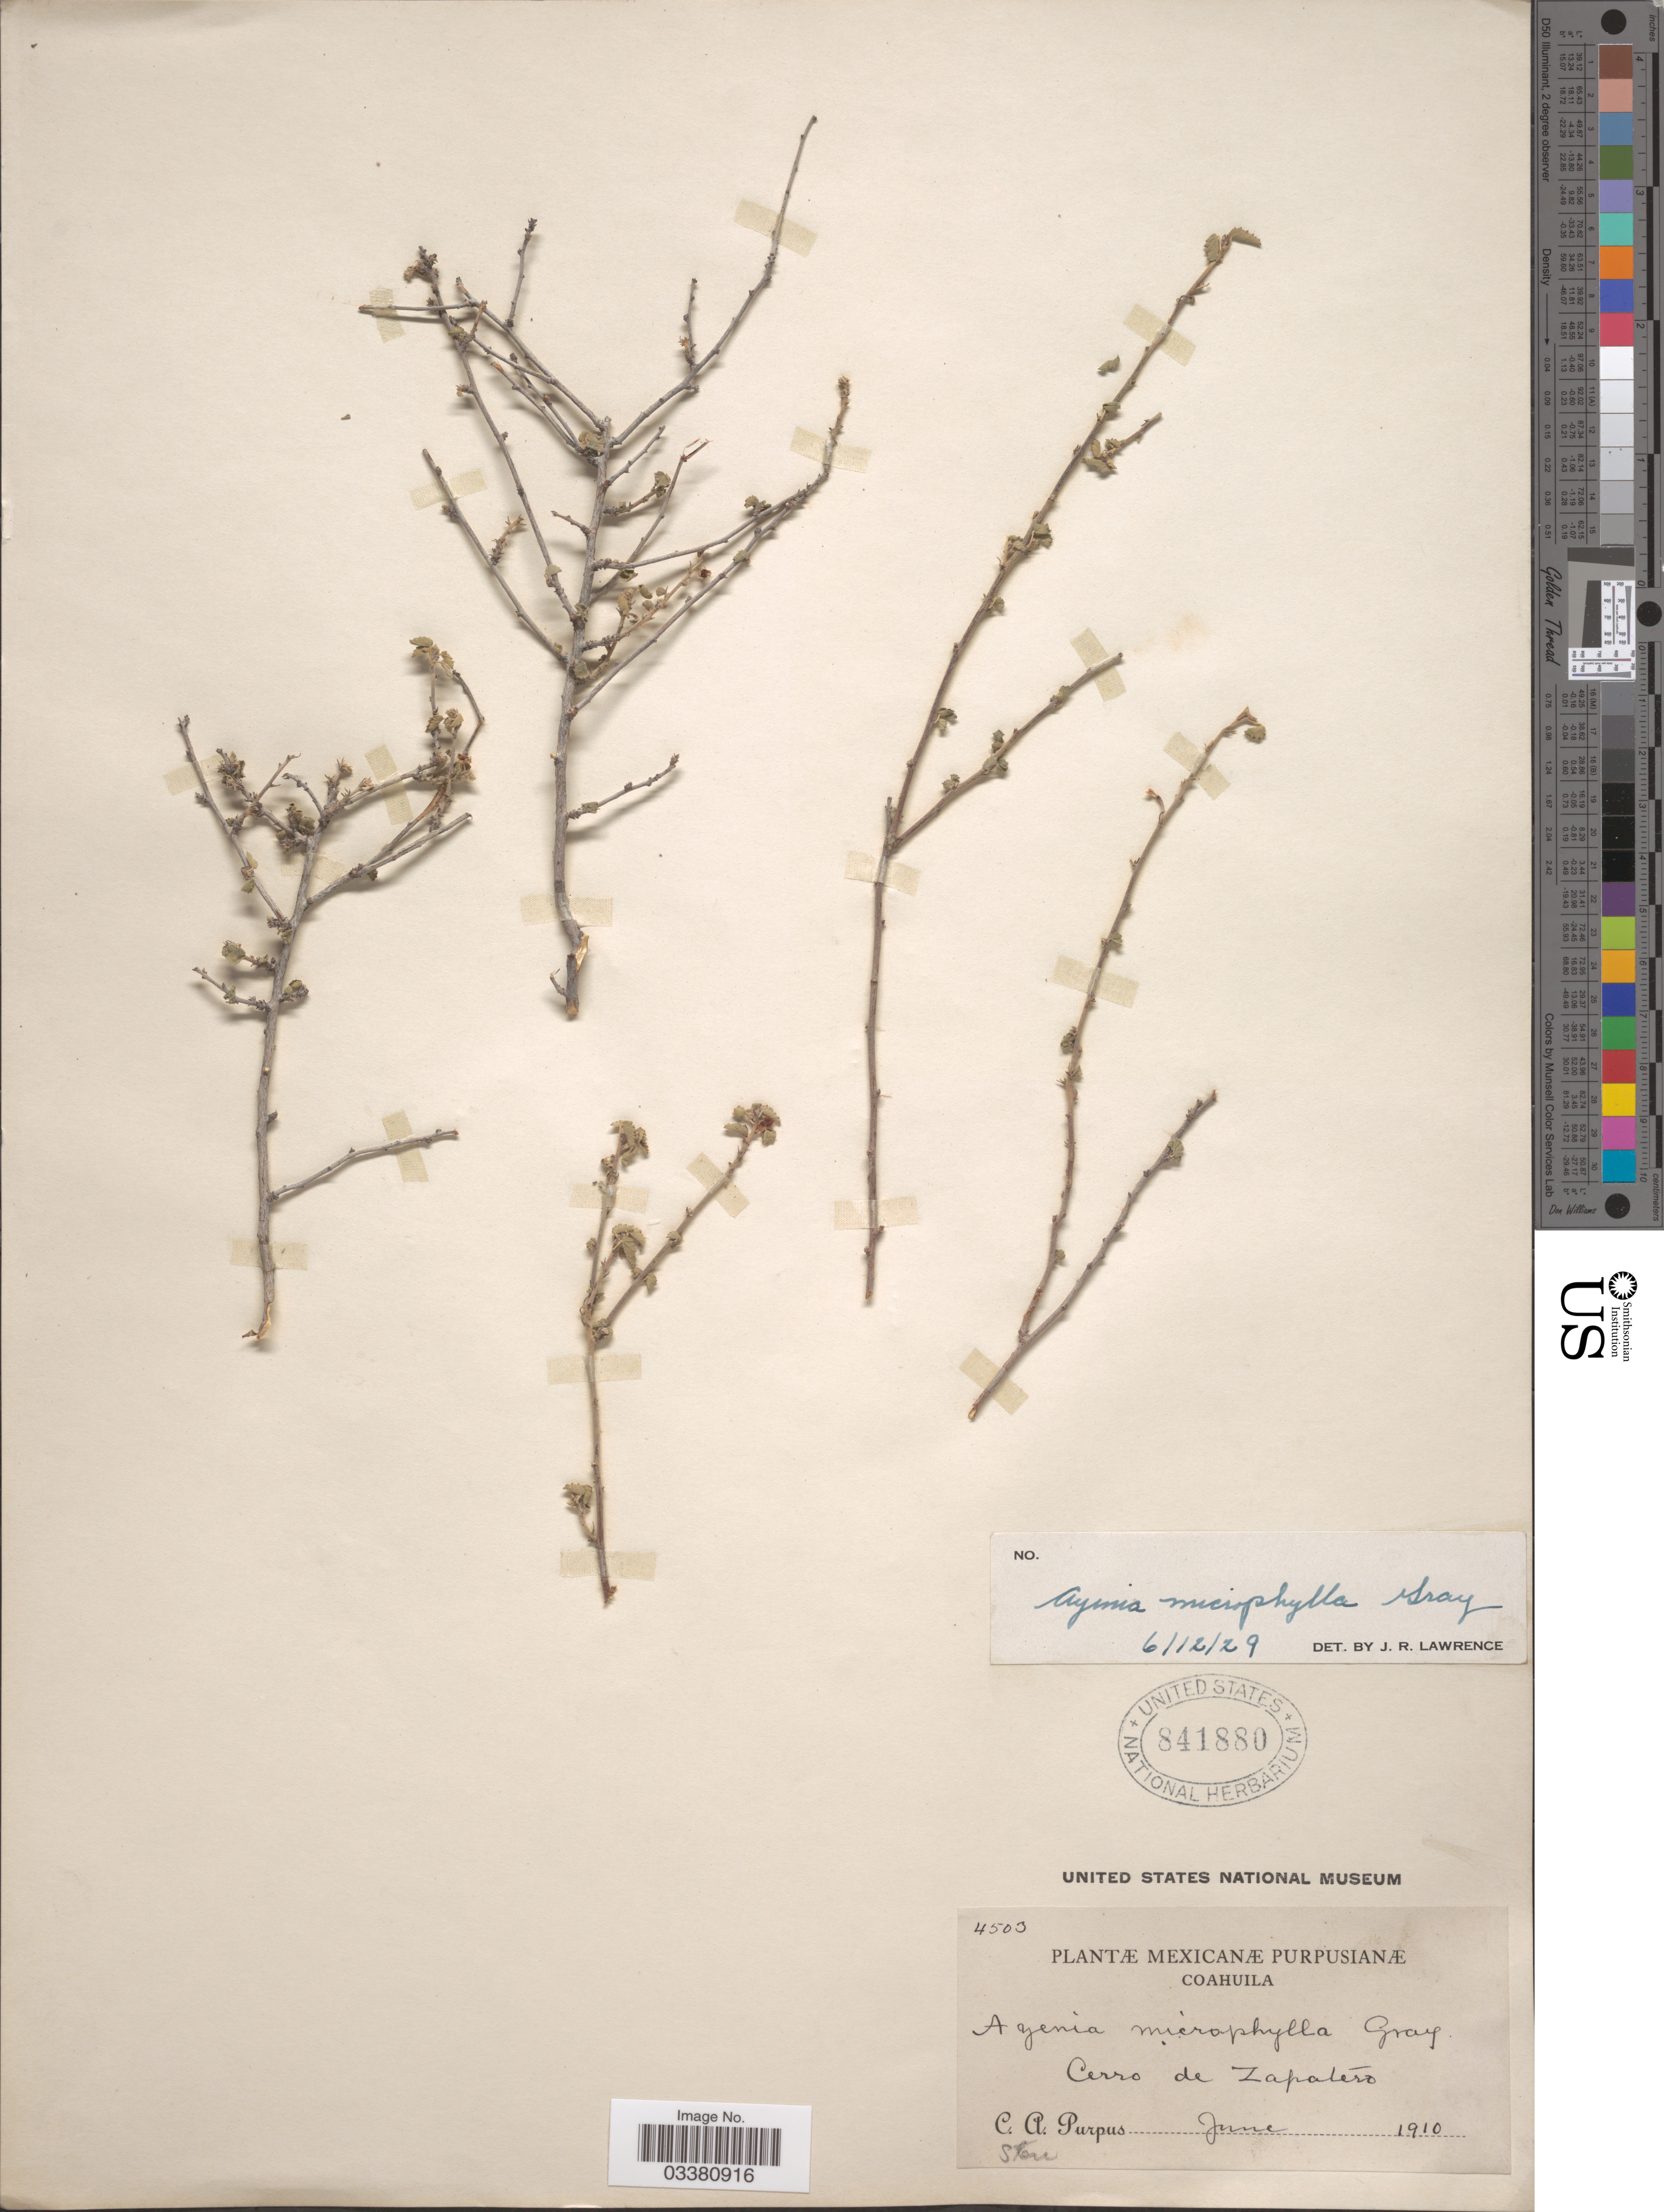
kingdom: Plantae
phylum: Tracheophyta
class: Magnoliopsida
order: Malvales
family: Malvaceae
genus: Ayenia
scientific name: Ayenia microphylla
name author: A. Gray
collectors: C. A. Purpus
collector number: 4503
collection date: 1910-06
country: Mexico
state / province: Coahuila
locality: Cerro de Zapatero.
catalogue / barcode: US 841880